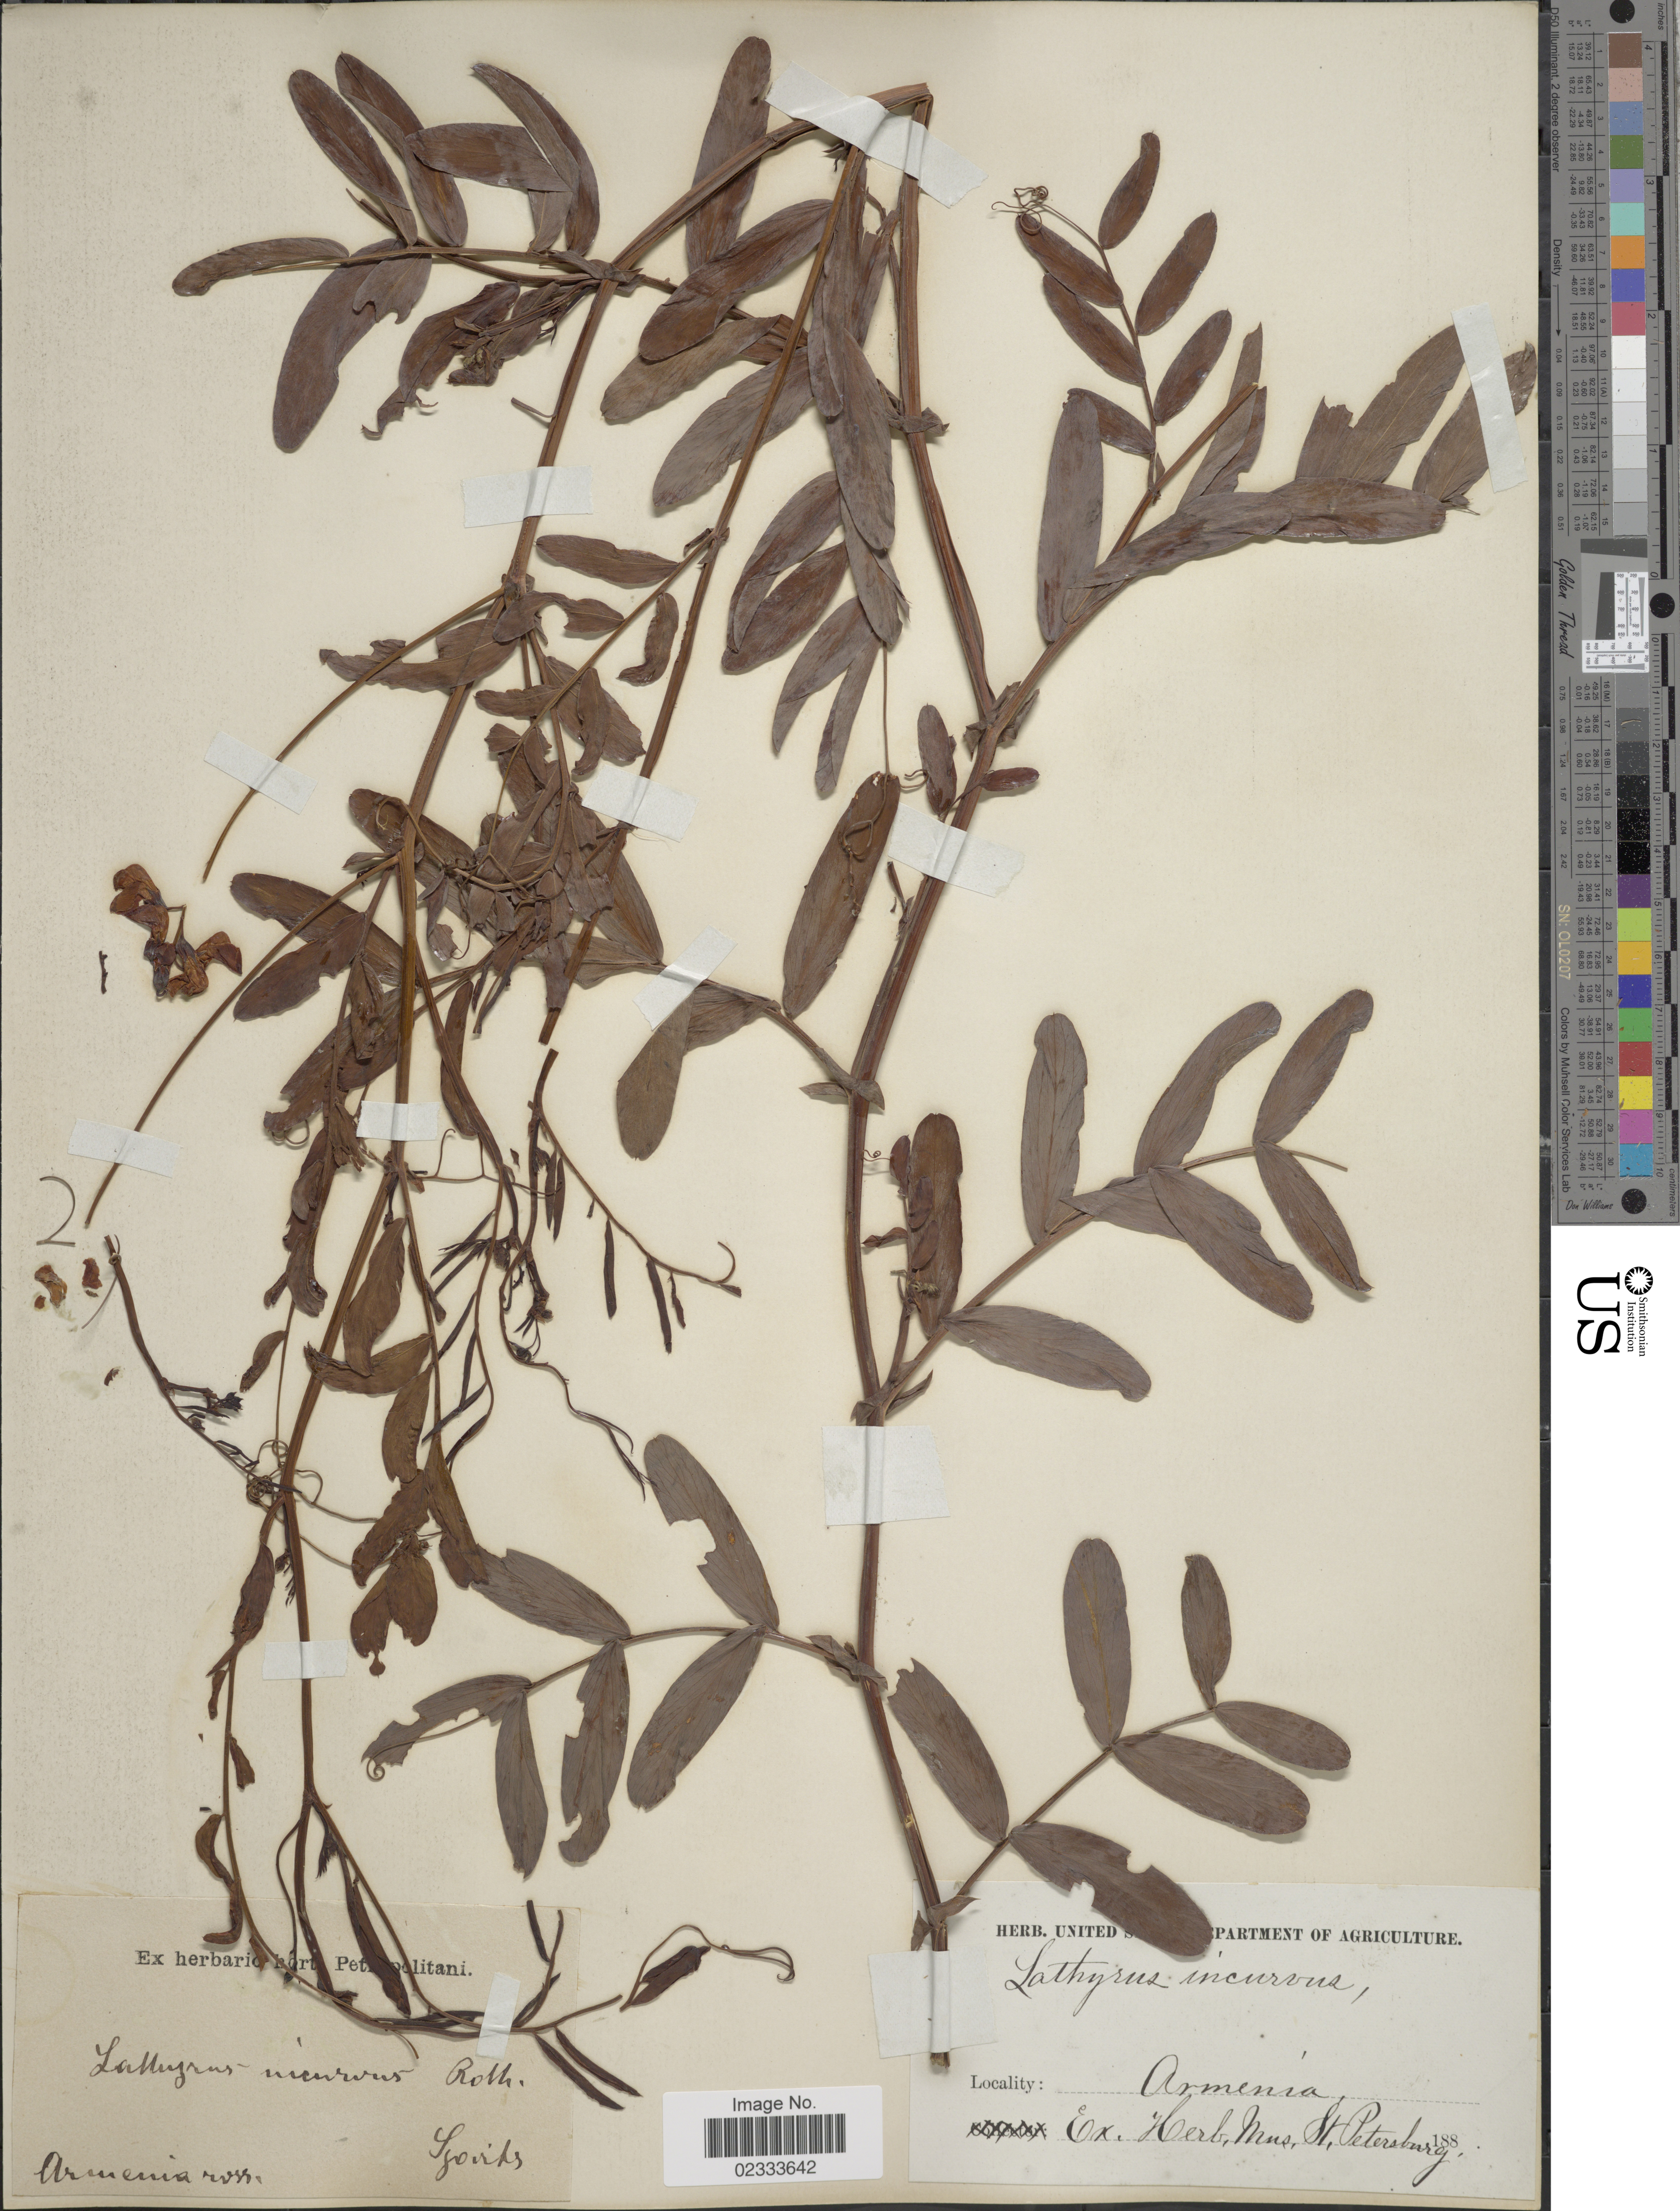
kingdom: Plantae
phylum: Tracheophyta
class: Magnoliopsida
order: Fabales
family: Fabaceae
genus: Lathyrus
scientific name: Lathyrus incurvus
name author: (Roth) Willd.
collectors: ex Herb. Horti Bot. Petropolitani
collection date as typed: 188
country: Armenia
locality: Armenia revr. Sjoviks [unsure placement] [interpreted]